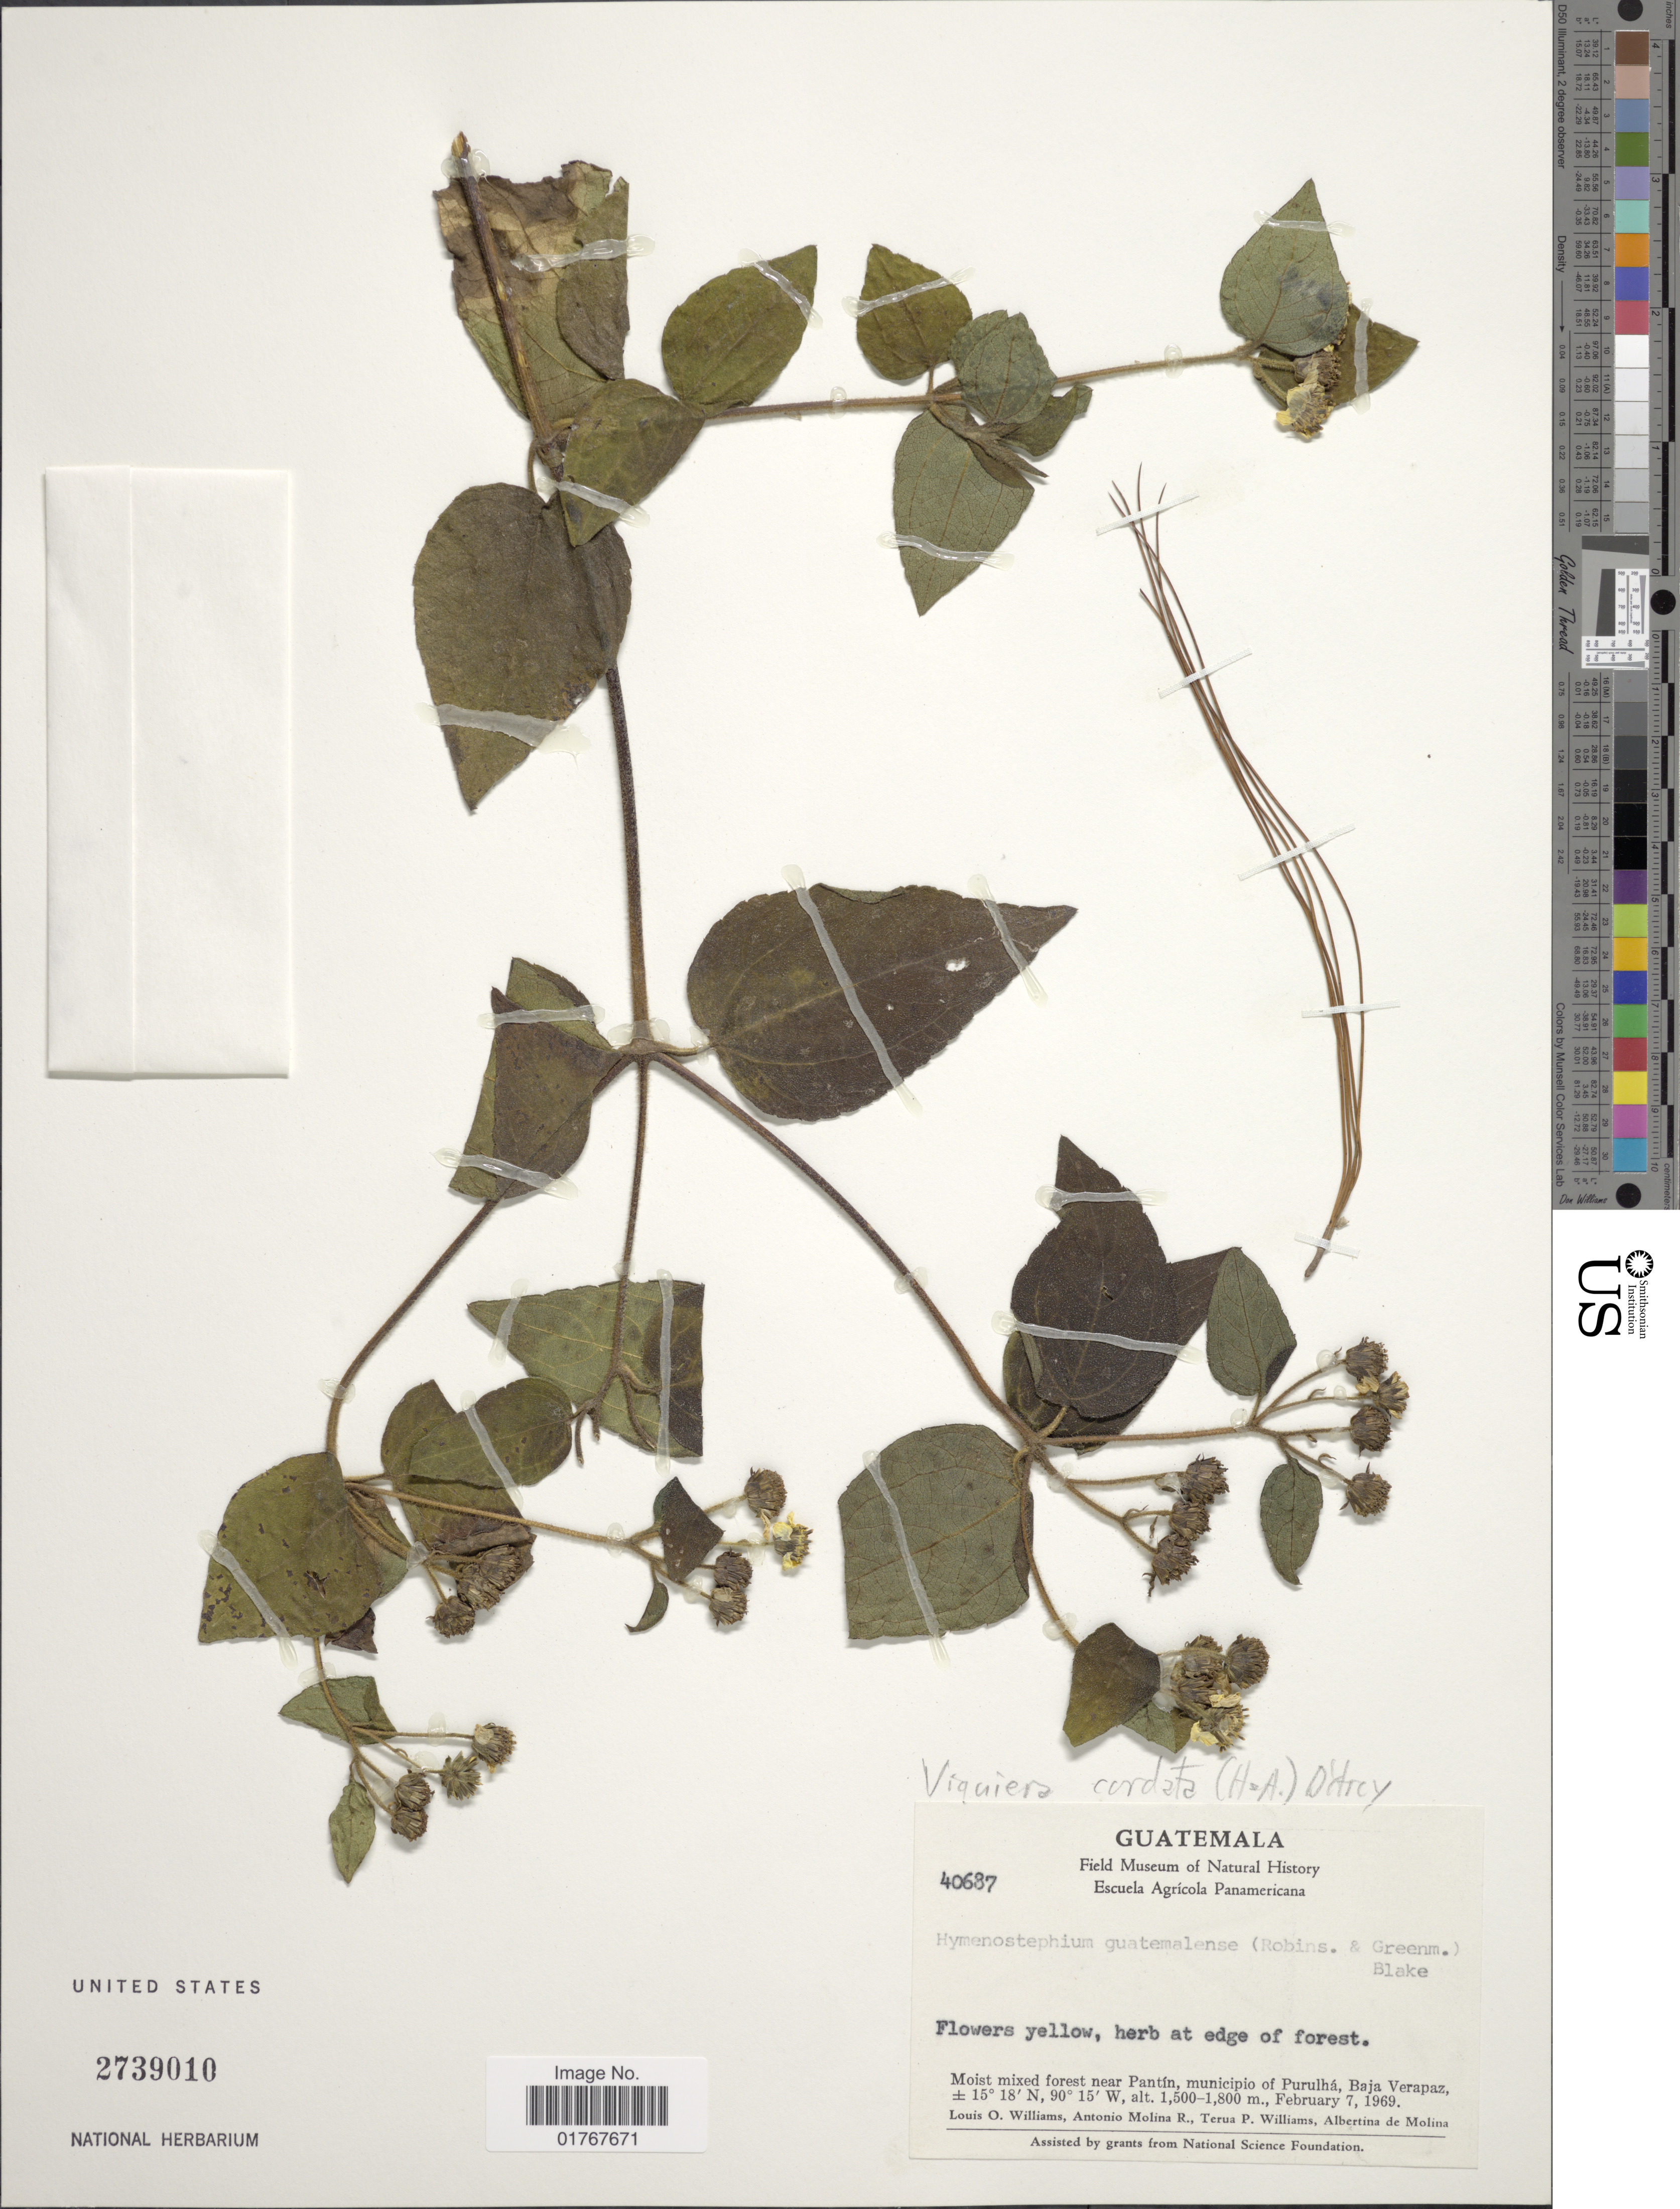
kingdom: Plantae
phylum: Tracheophyta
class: Magnoliopsida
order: Asterales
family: Asteraceae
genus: Viguiera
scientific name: Viguiera cordata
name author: (Hook. & Arn.) D'Arcy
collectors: L. O. Williams, A. Molina R., T. P. Williams & A. R. Molina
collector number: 40687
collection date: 1969-02-07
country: Guatemala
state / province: Baja Verapaz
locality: Moist mixed forest near Pantín, municipio of Purulhá,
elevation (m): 1500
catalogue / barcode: US 2739010